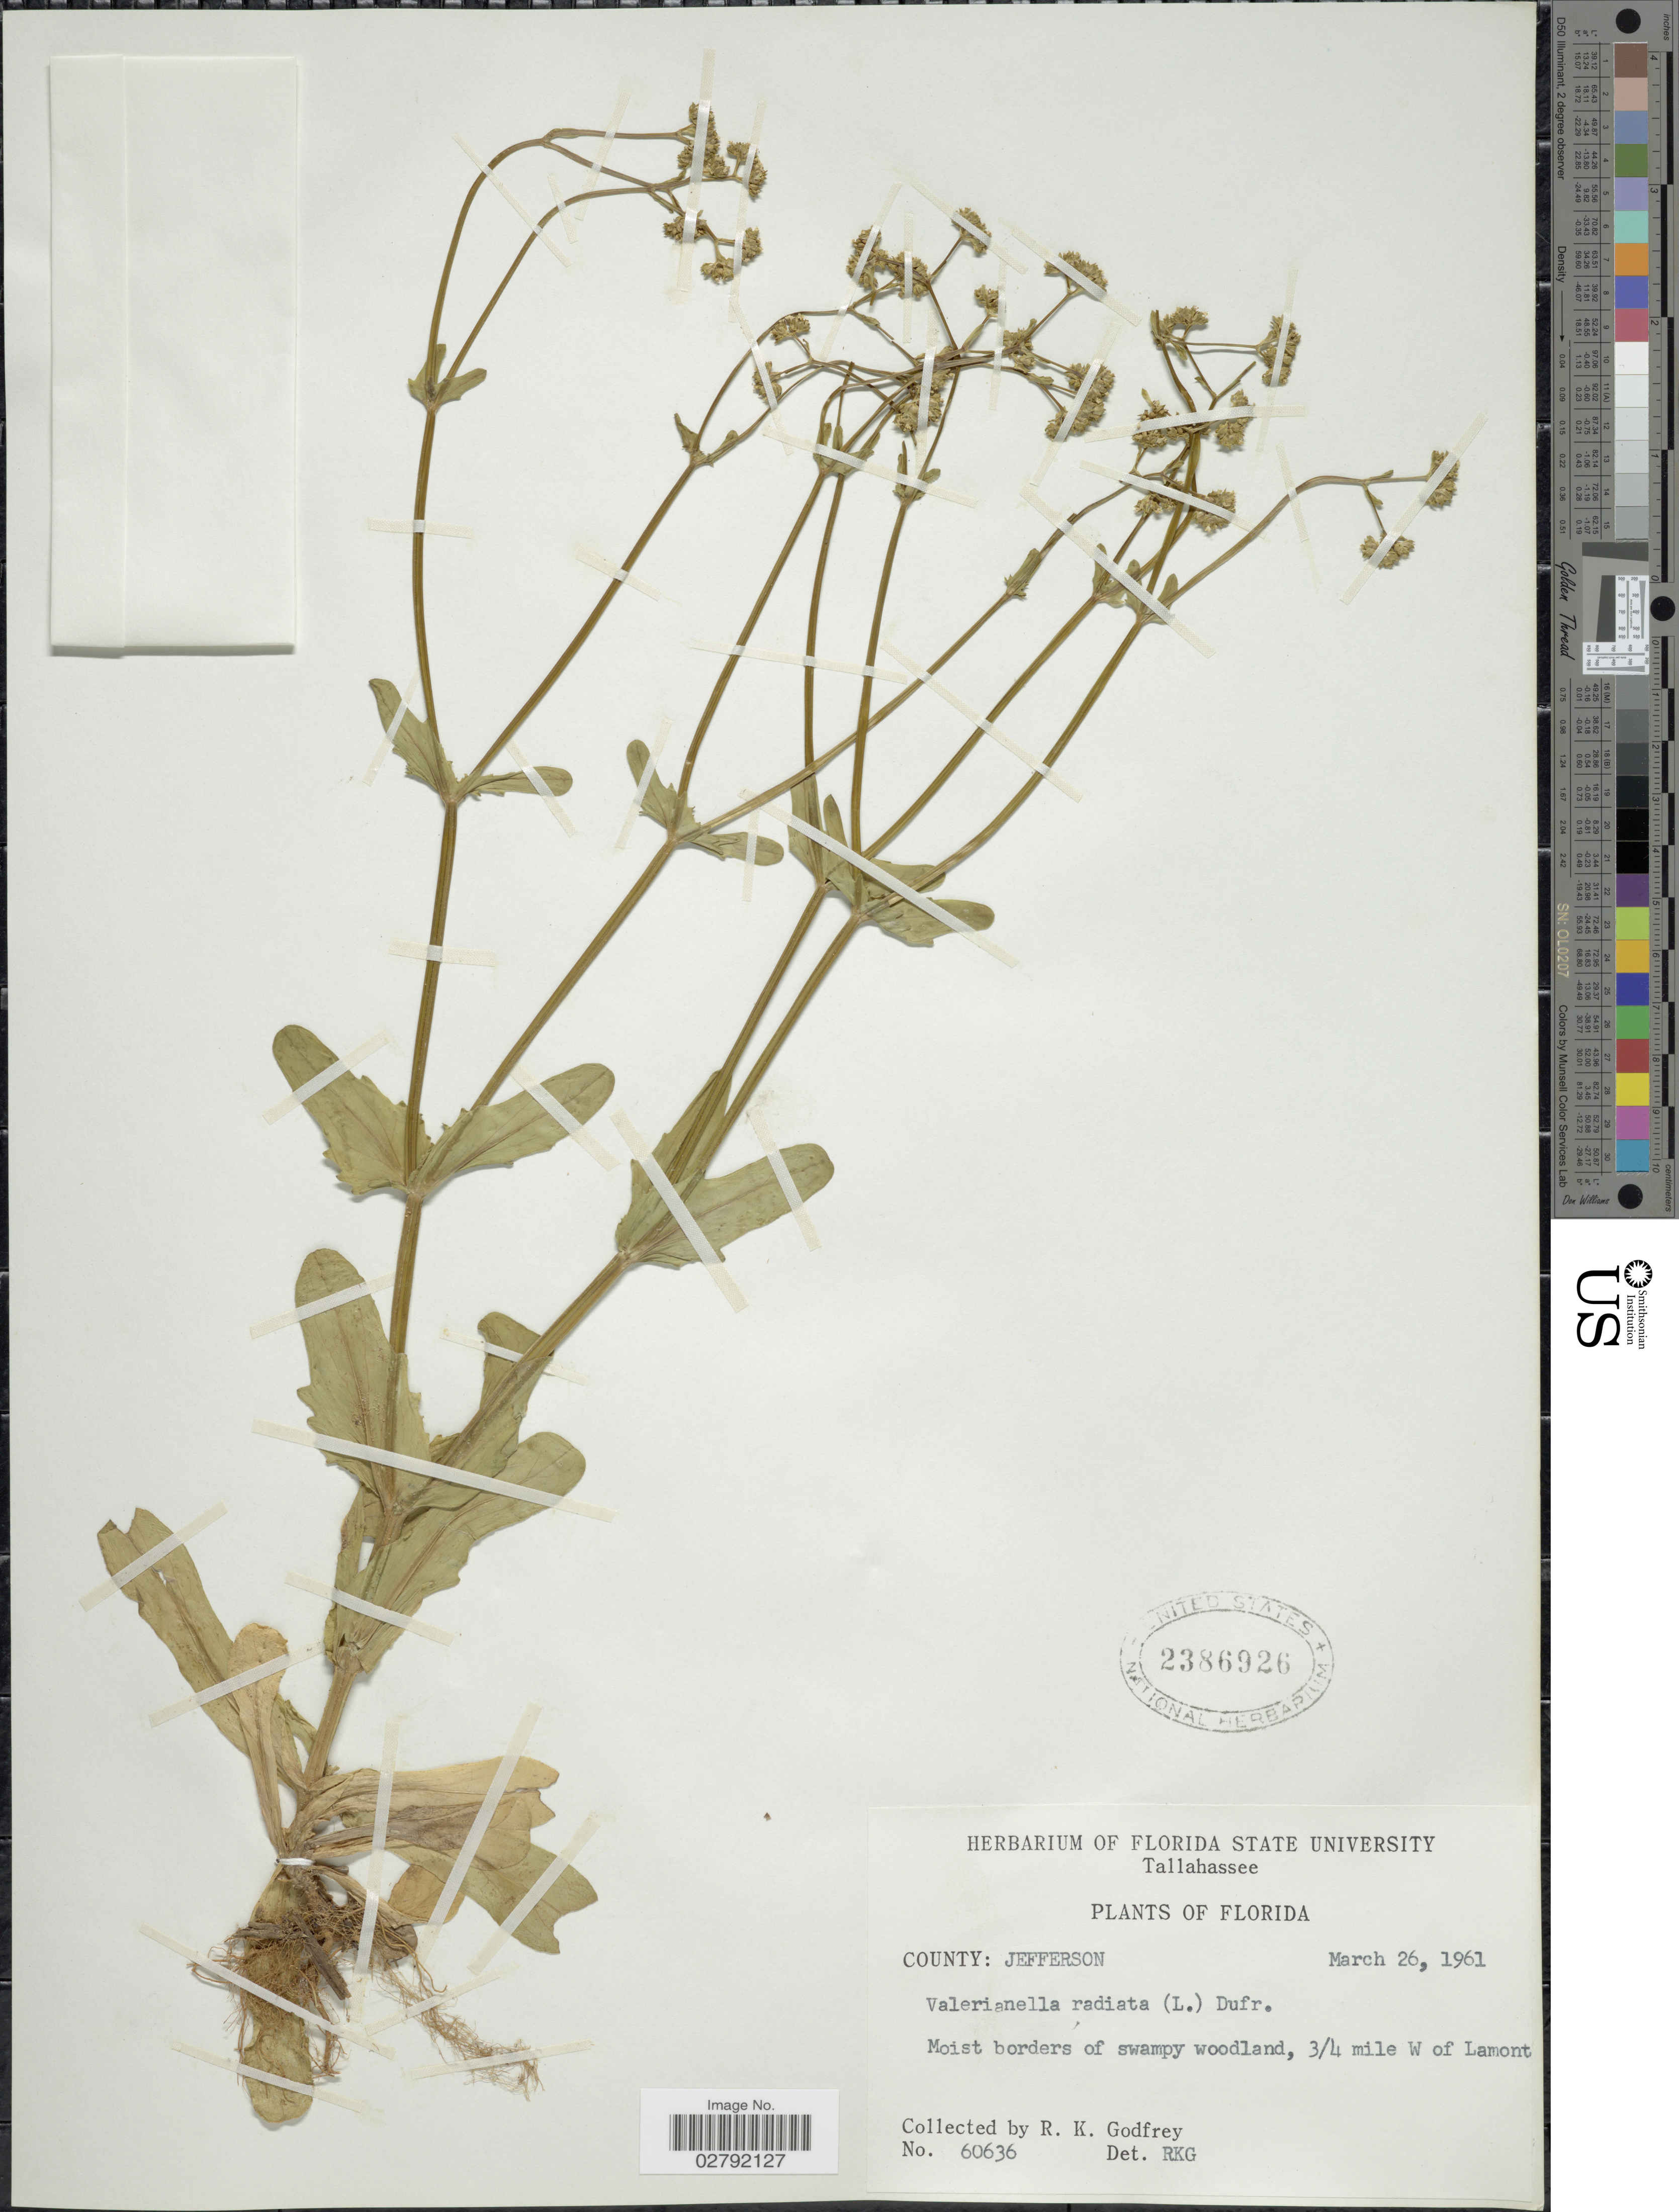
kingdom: Plantae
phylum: Tracheophyta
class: Magnoliopsida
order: Dipsacales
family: Caprifoliaceae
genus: Valerianella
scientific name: Valerianella radiata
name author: (L.) Dufr.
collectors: R. K. Godfrey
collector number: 60636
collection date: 1961-03-26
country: United States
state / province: Florida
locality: County: Jefferson, ¾ mile W of Lamont.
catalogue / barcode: US 2386926